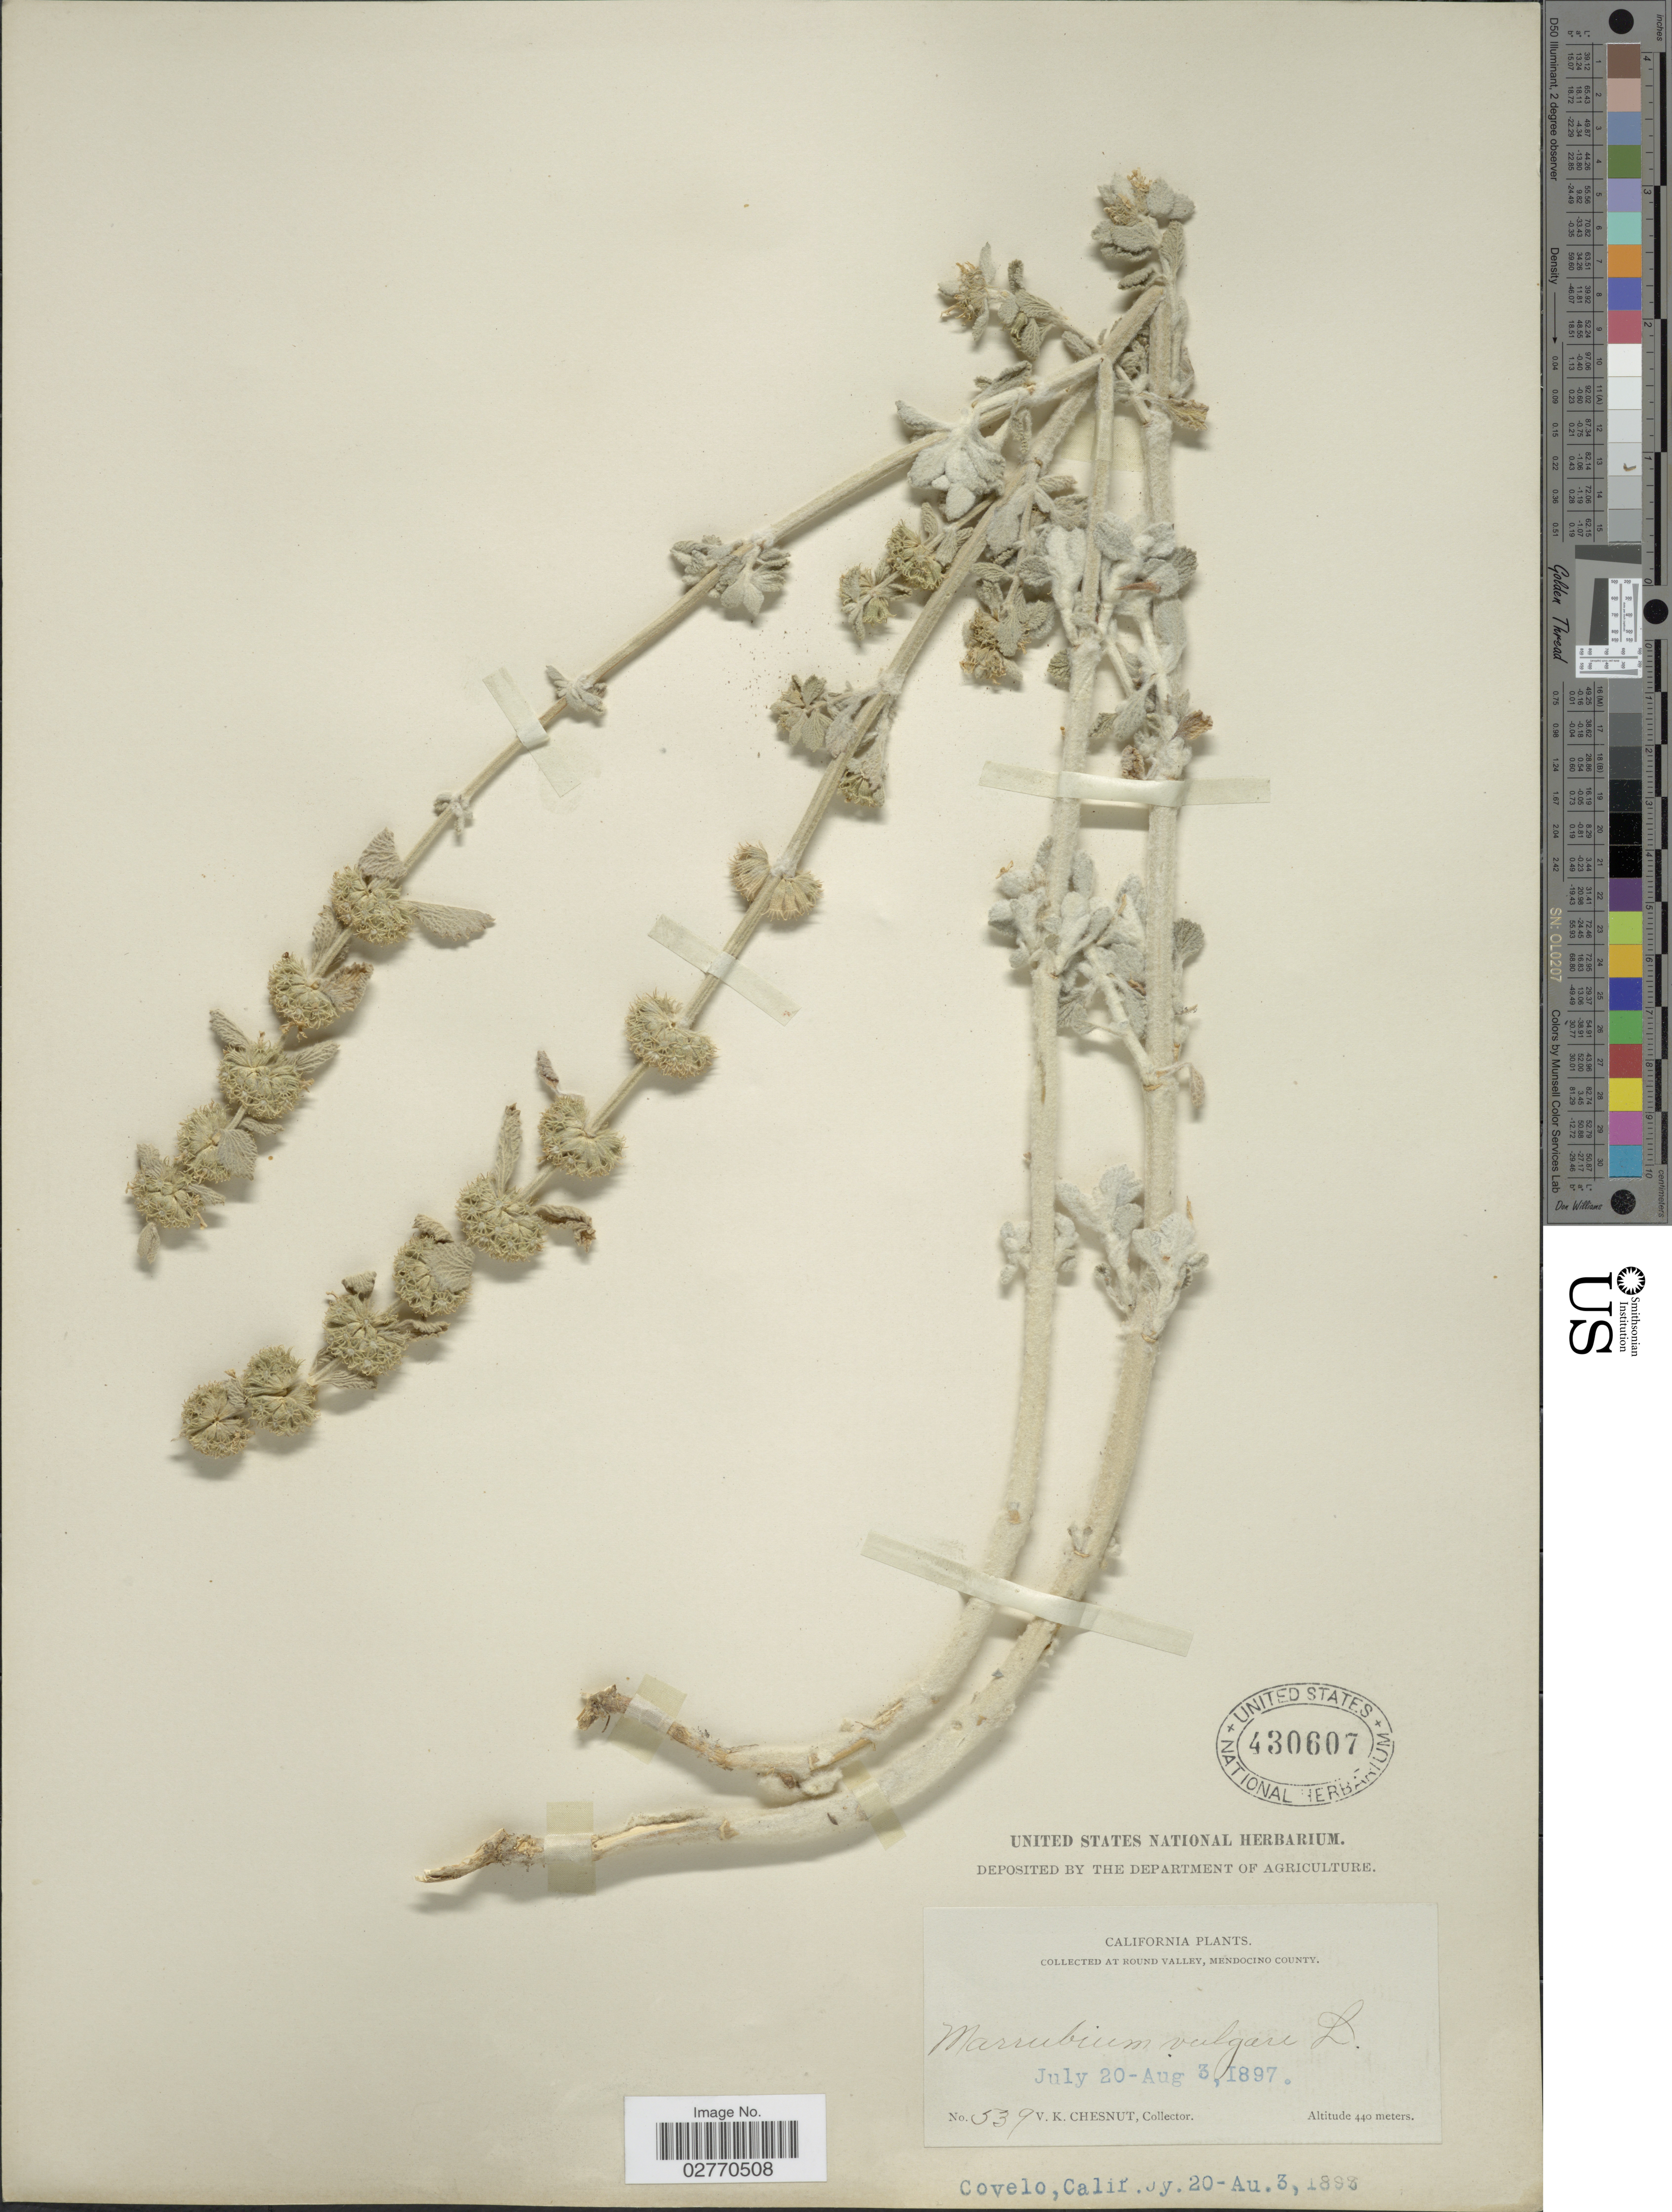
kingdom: Plantae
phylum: Tracheophyta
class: Magnoliopsida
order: Lamiales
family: Lamiaceae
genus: Marrubium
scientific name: Marrubium vulgare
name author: L.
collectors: V. Chesnut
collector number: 539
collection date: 1897-07-20/1897-08-03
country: United States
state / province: California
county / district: Mendocino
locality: Round Valley, Mendocino County, Covelo.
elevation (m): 440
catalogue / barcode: US 430607